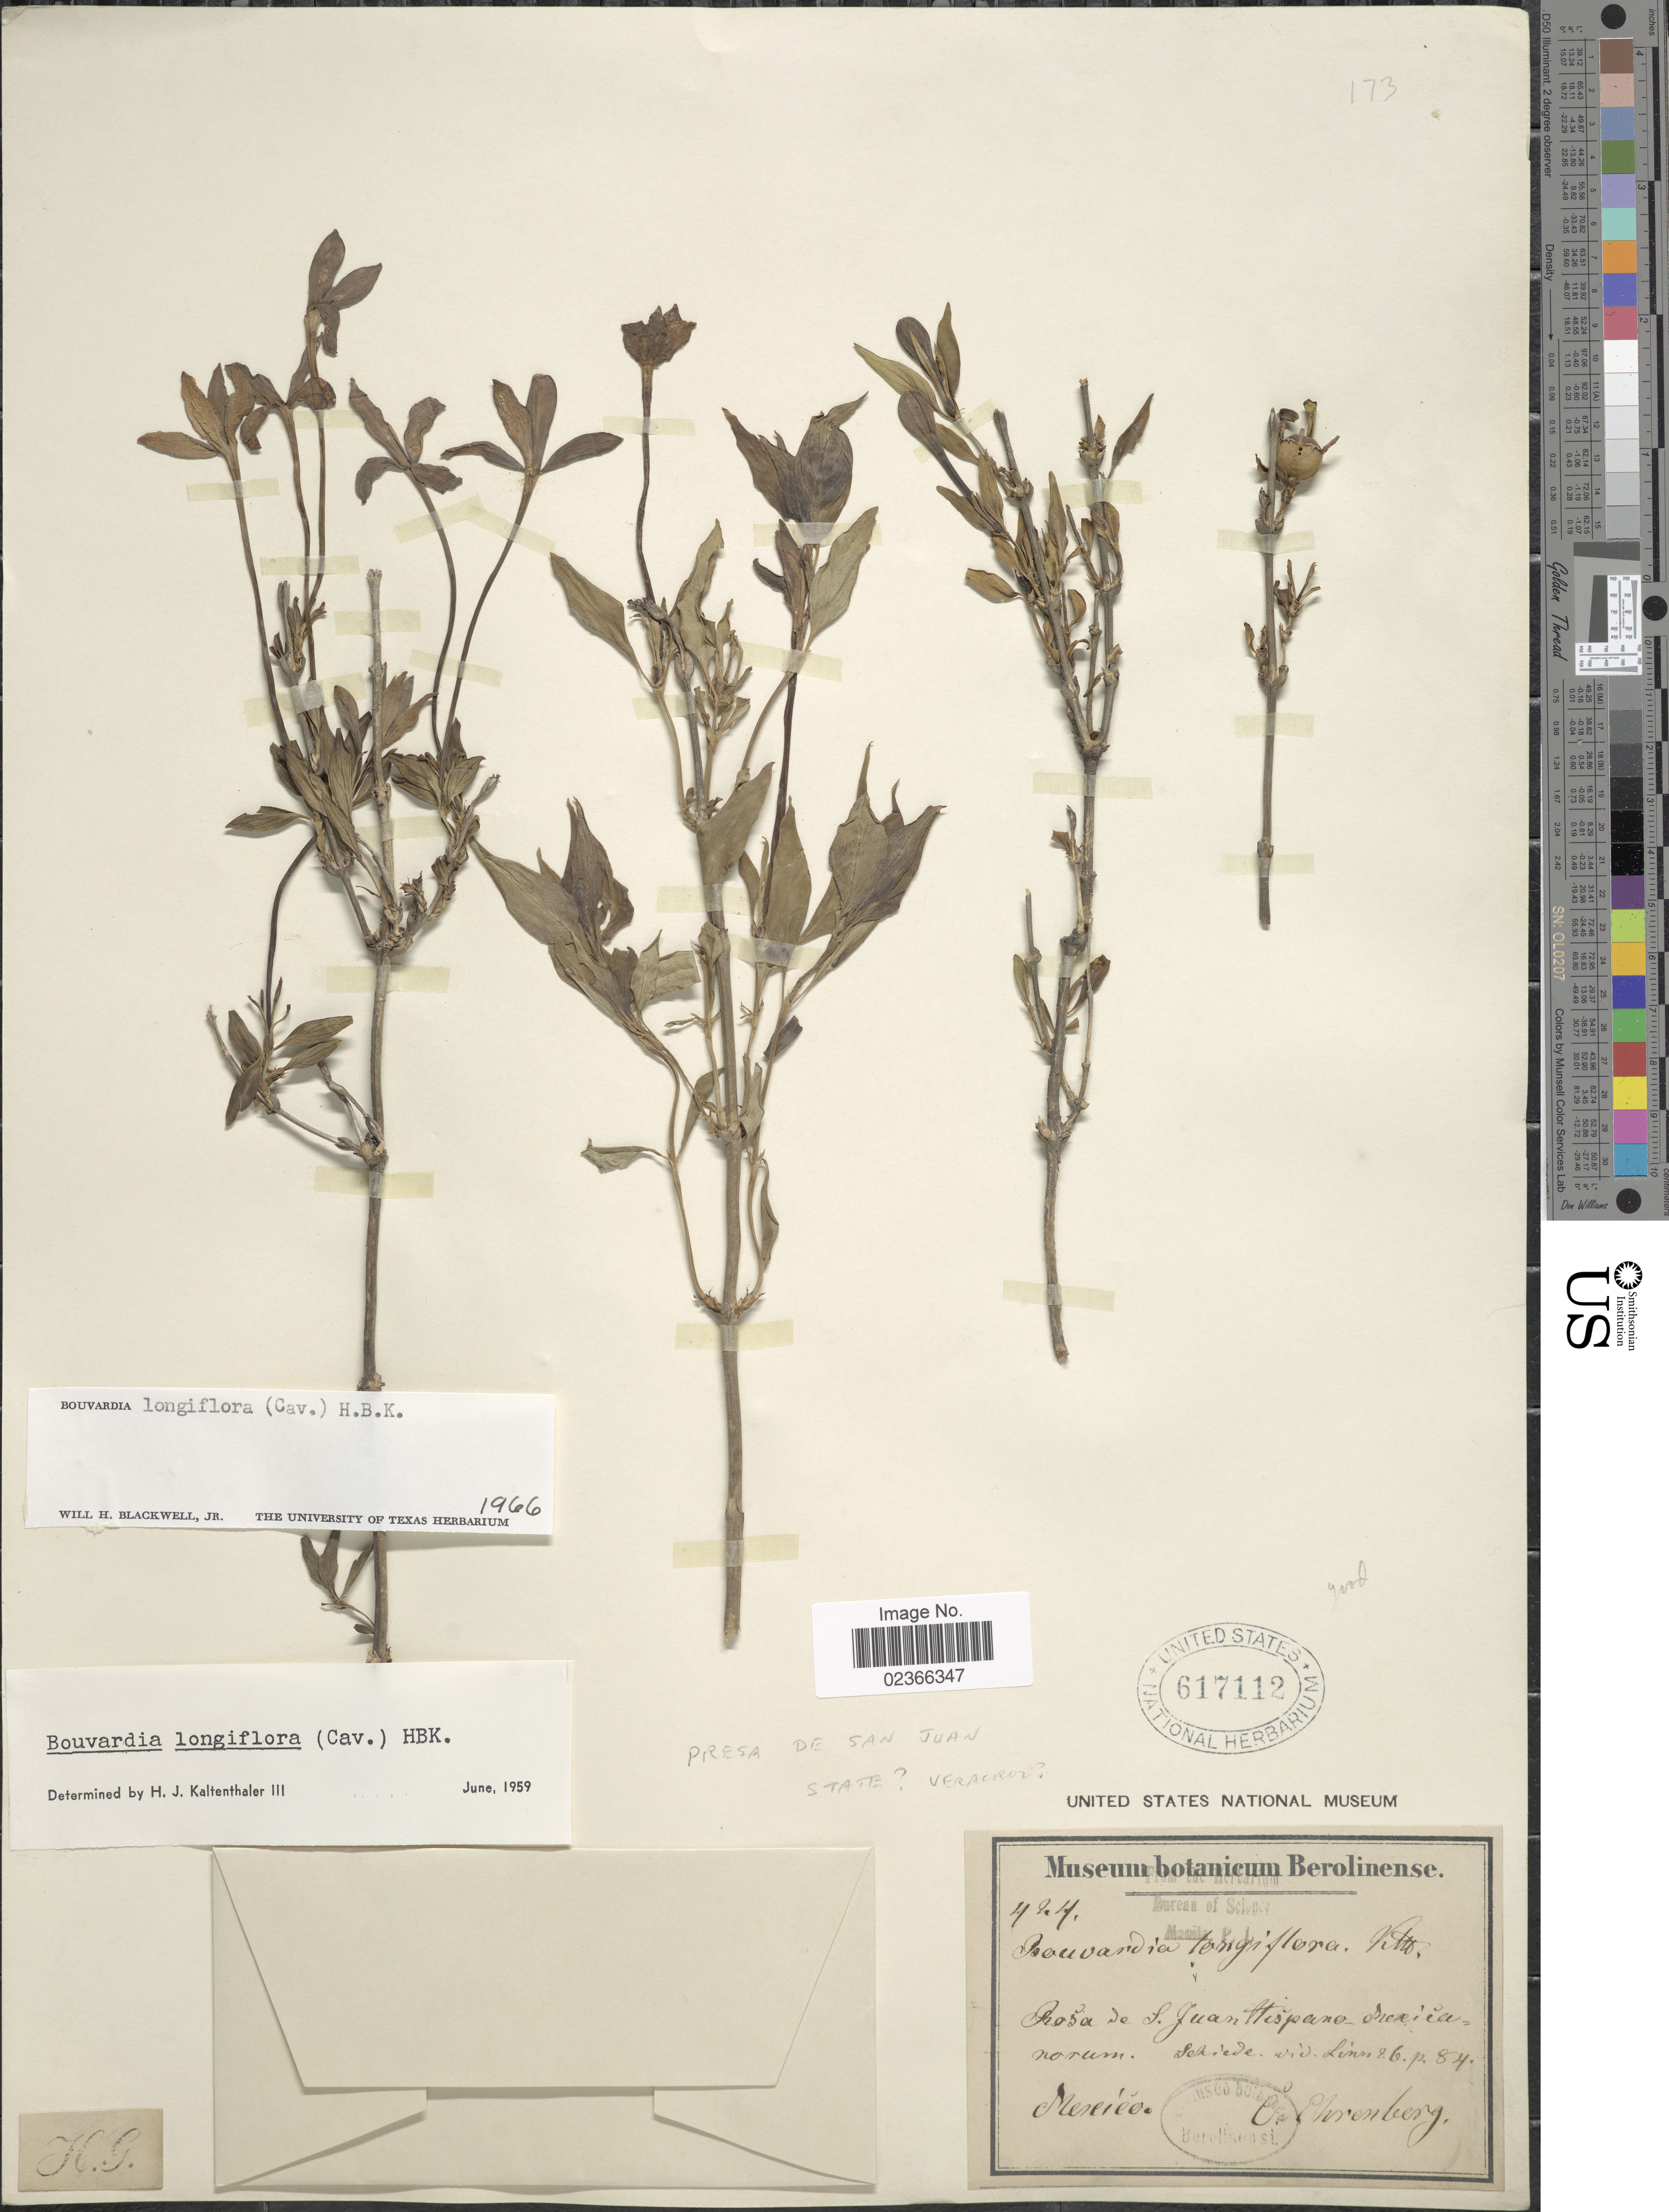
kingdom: Plantae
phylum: Tracheophyta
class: Magnoliopsida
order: Gentianales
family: Rubiaceae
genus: Bouvardia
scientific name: Bouvardia longiflora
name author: (Cav.) Kunth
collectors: C. G. Ehrenberg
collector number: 424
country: Mexico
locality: Rosa de S. Juan Hispano - Mexica [interpreted]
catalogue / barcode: US 617112